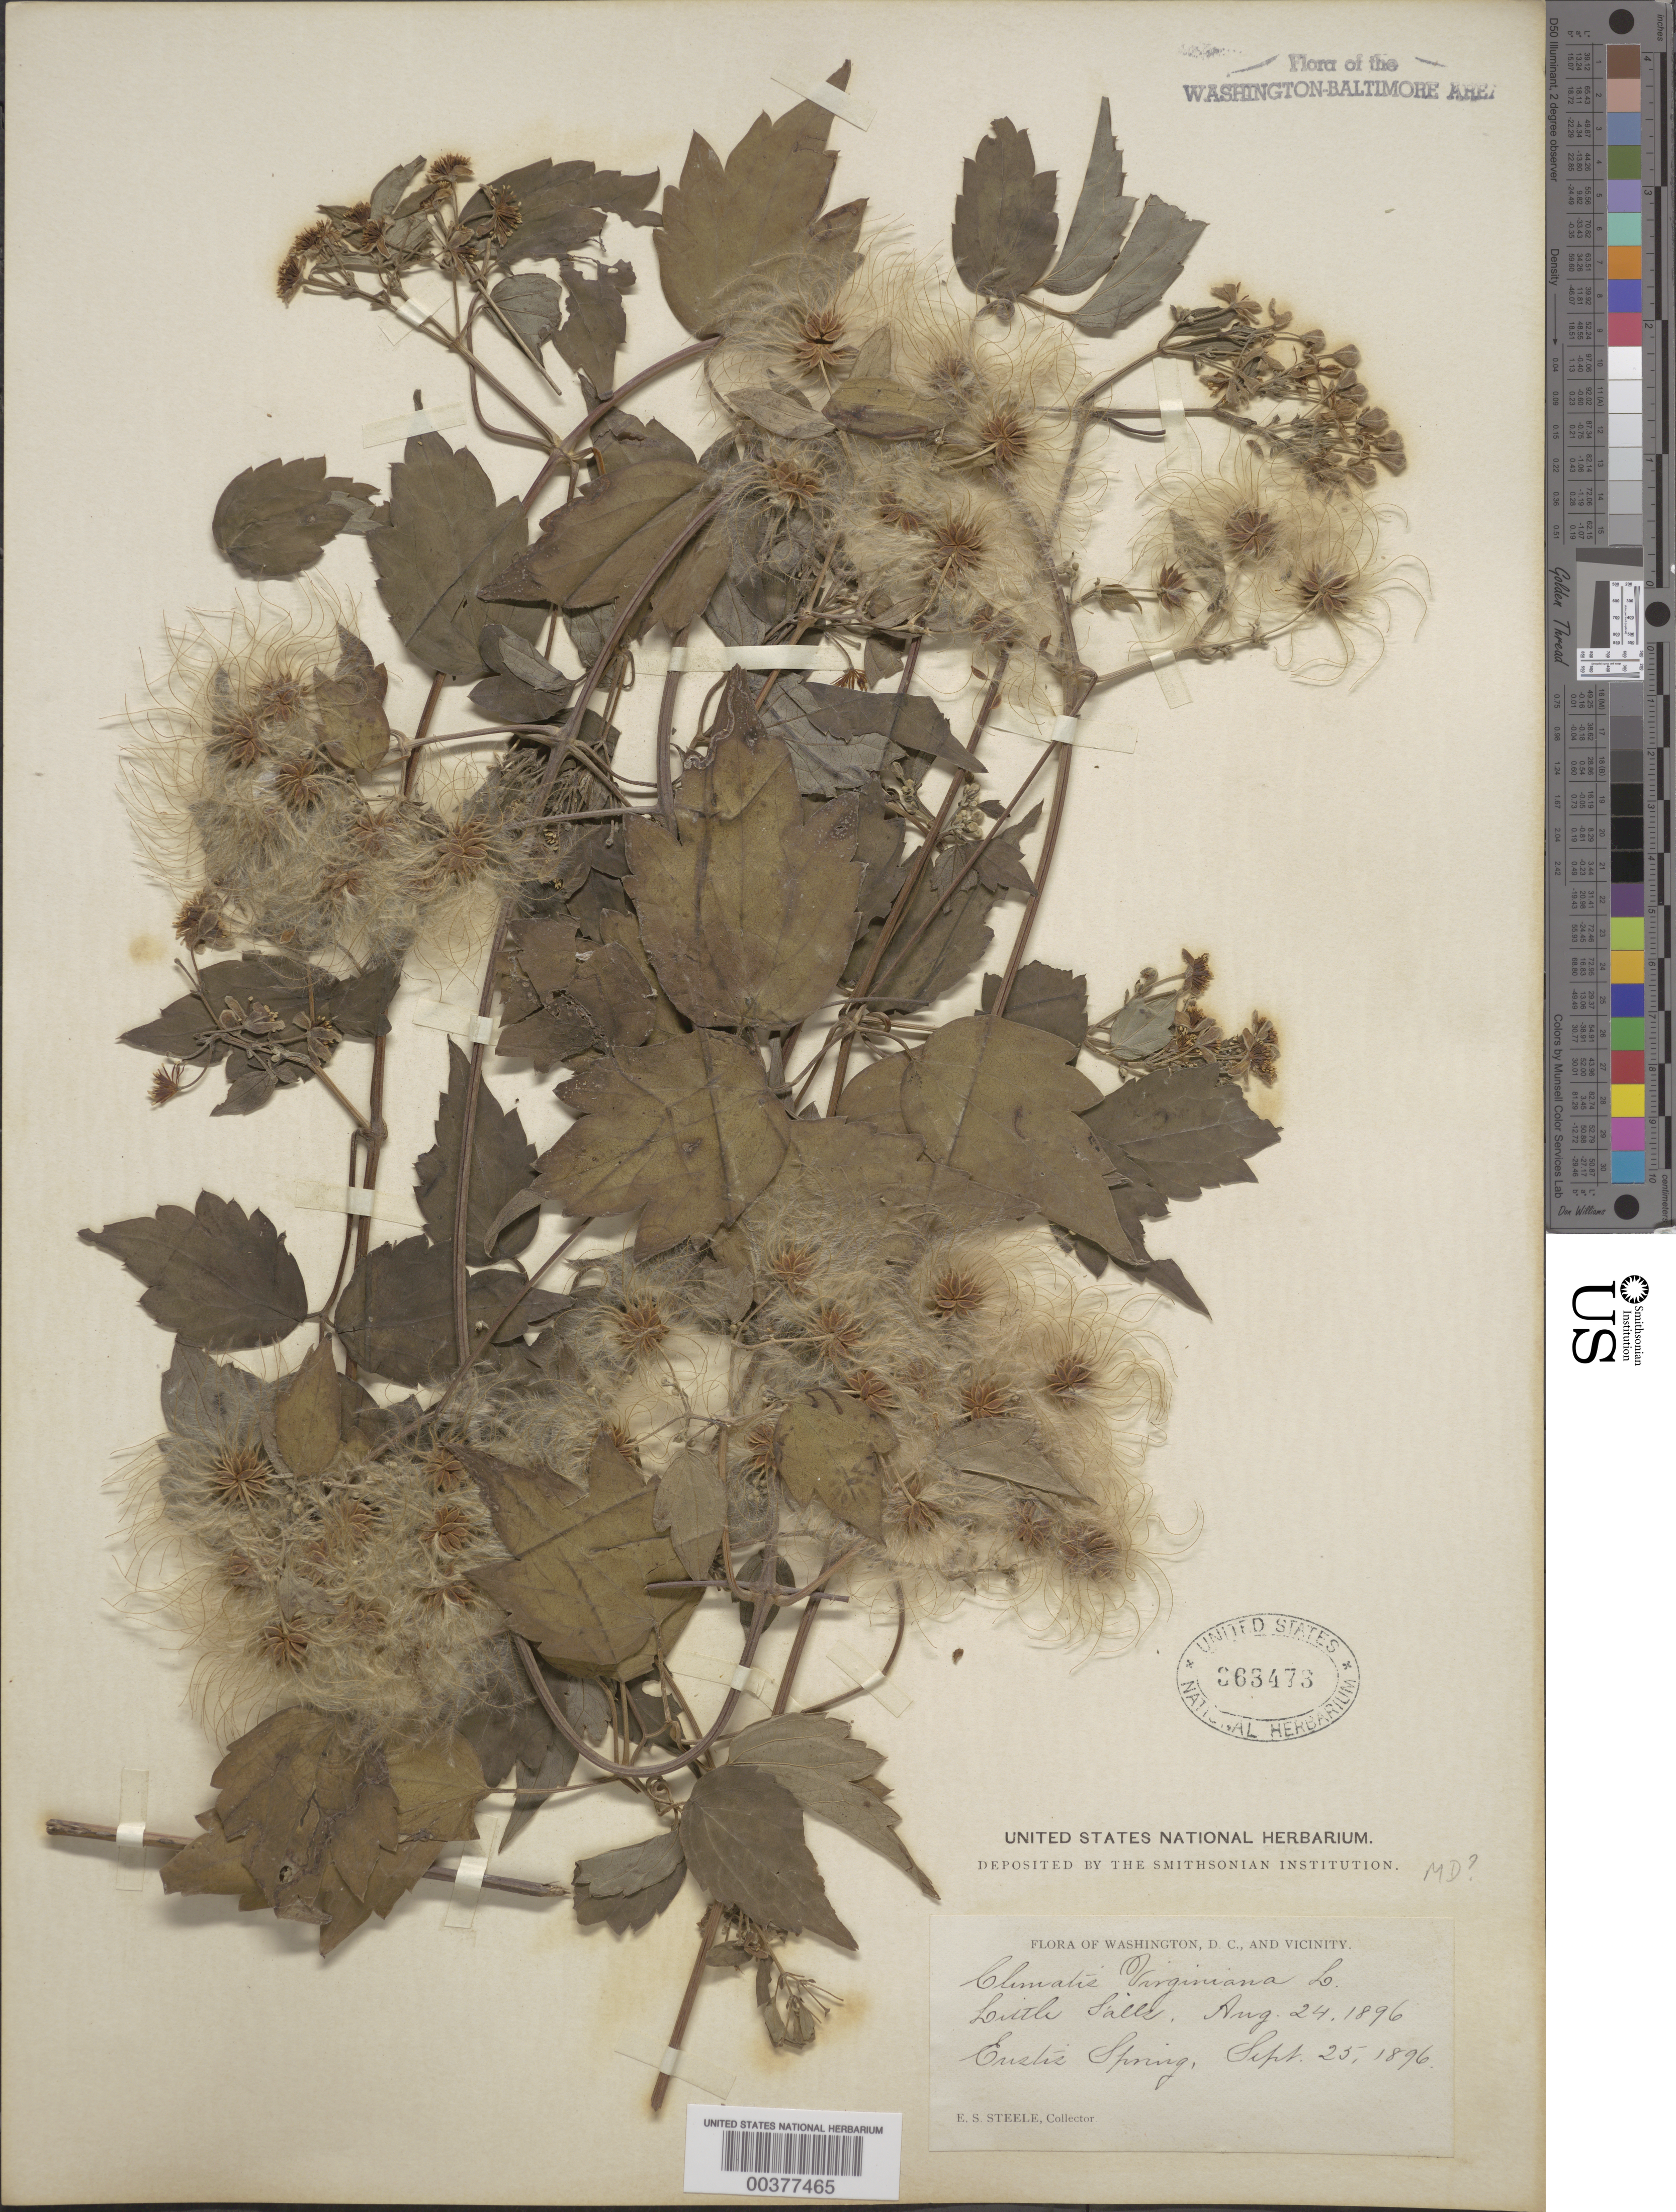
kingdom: Plantae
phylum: Tracheophyta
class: Magnoliopsida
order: Ranunculales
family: Ranunculaceae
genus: Clematis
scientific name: Clematis virginiana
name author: L.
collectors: E. Steele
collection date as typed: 24 Aug 1896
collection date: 1896-08-24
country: United States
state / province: Maryland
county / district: Montgomery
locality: Little Falls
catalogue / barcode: US 363473